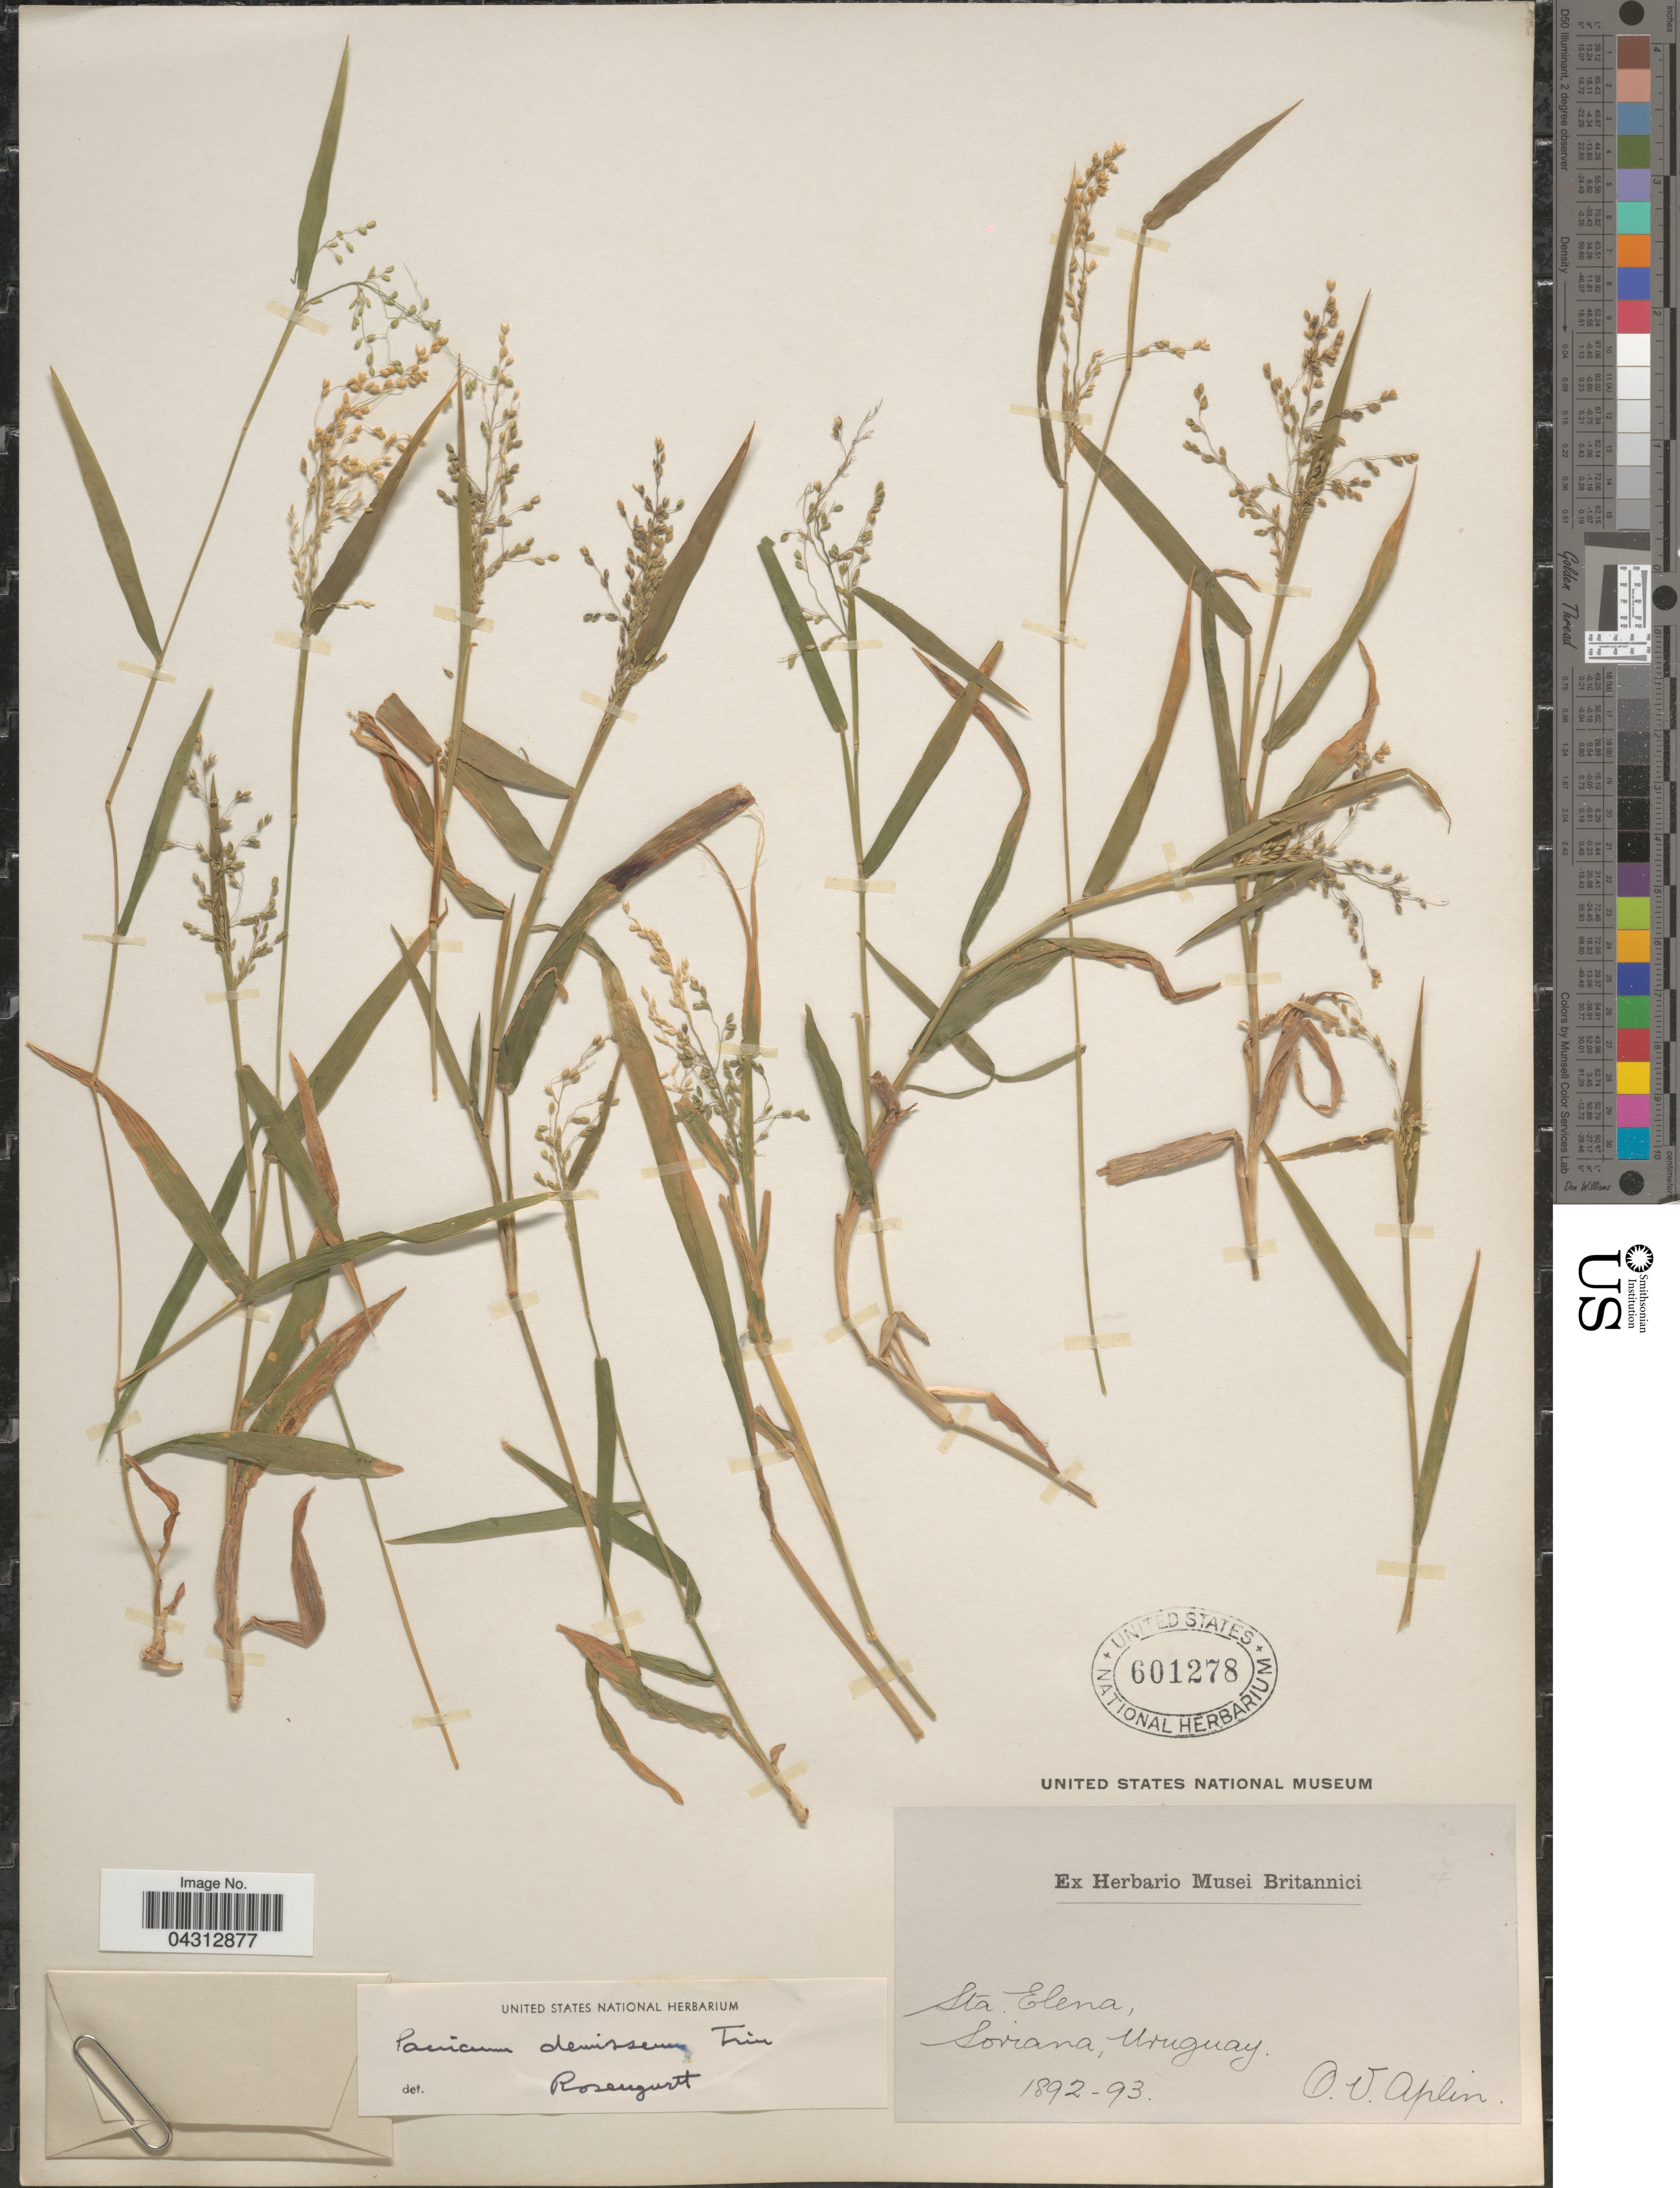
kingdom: Plantae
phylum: Tracheophyta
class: Liliopsida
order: Poales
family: Poaceae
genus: Dichanthelium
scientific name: Dichanthelium sabulorum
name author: (Lam.) Gould & C.A. Clark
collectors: O. Aplin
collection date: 1892/1893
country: Uruguay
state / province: Soriano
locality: Sta. Elena.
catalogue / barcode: US 601278